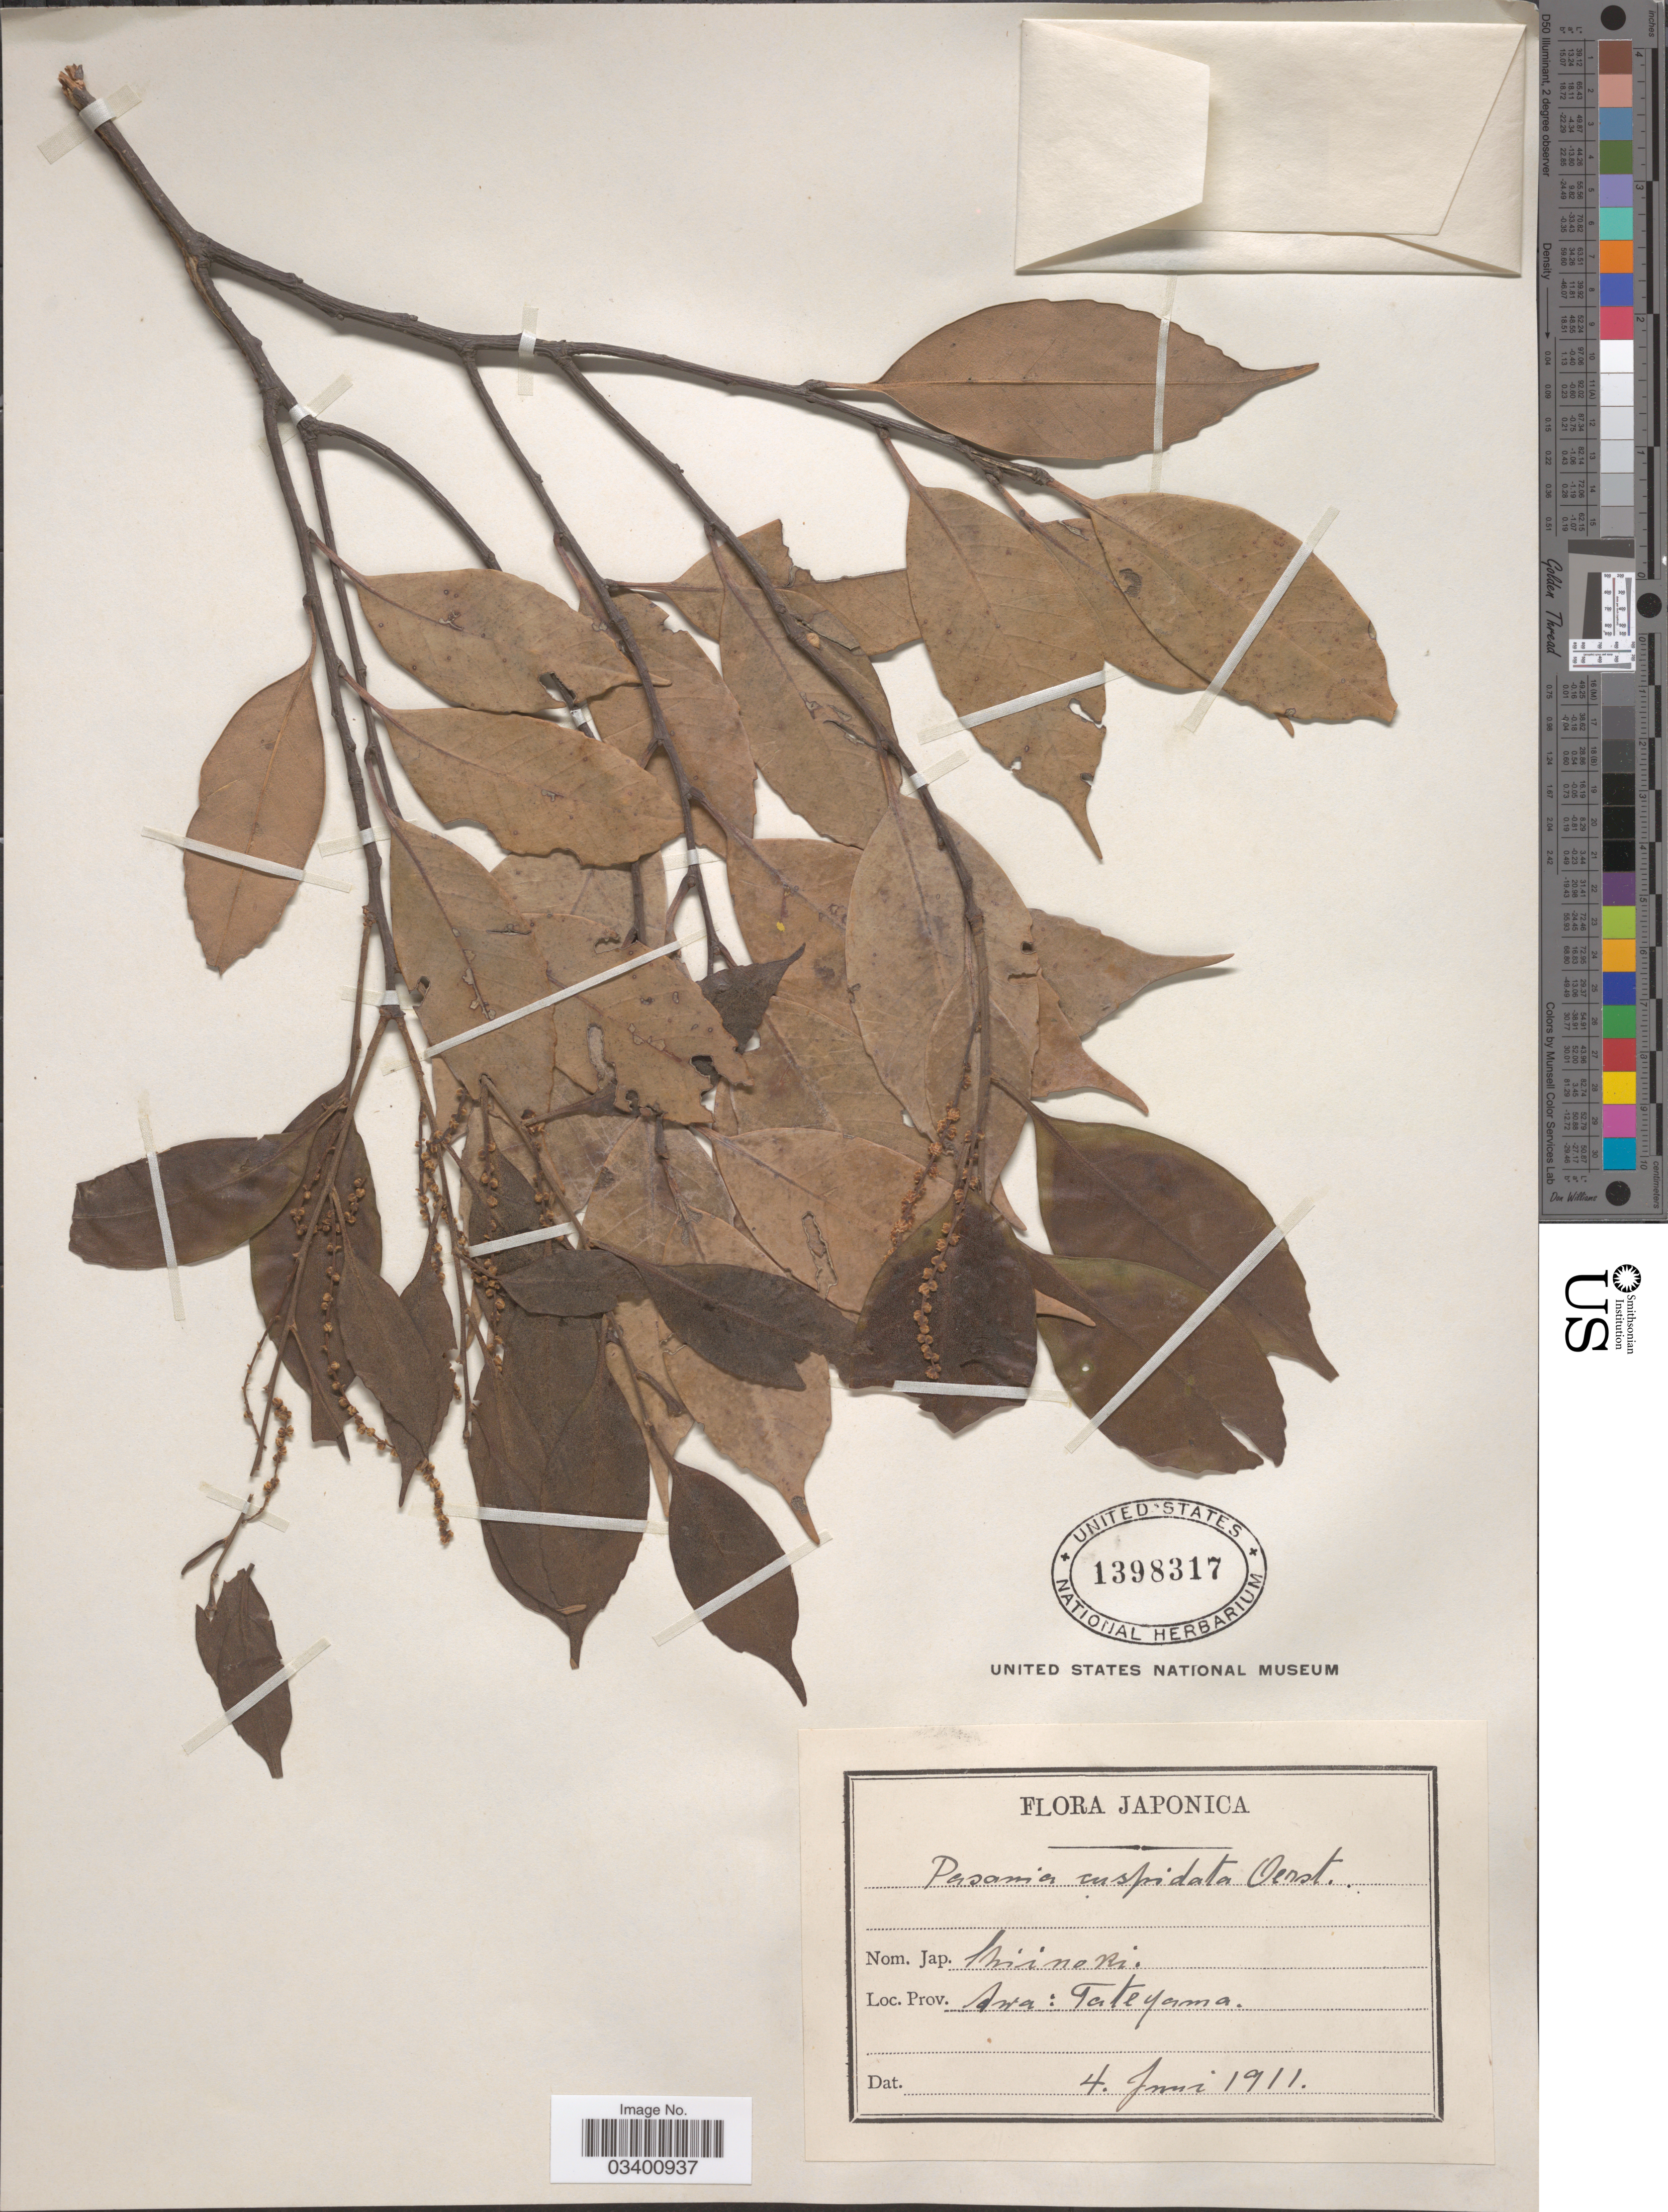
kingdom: Plantae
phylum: Tracheophyta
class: Magnoliopsida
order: Fagales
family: Fagaceae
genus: Castanopsis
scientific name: Castanopsis cuspidata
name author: (Thunb.) Schottky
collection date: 1911-06-04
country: Japan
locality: Awa: Tateyama.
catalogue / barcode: US 1398317